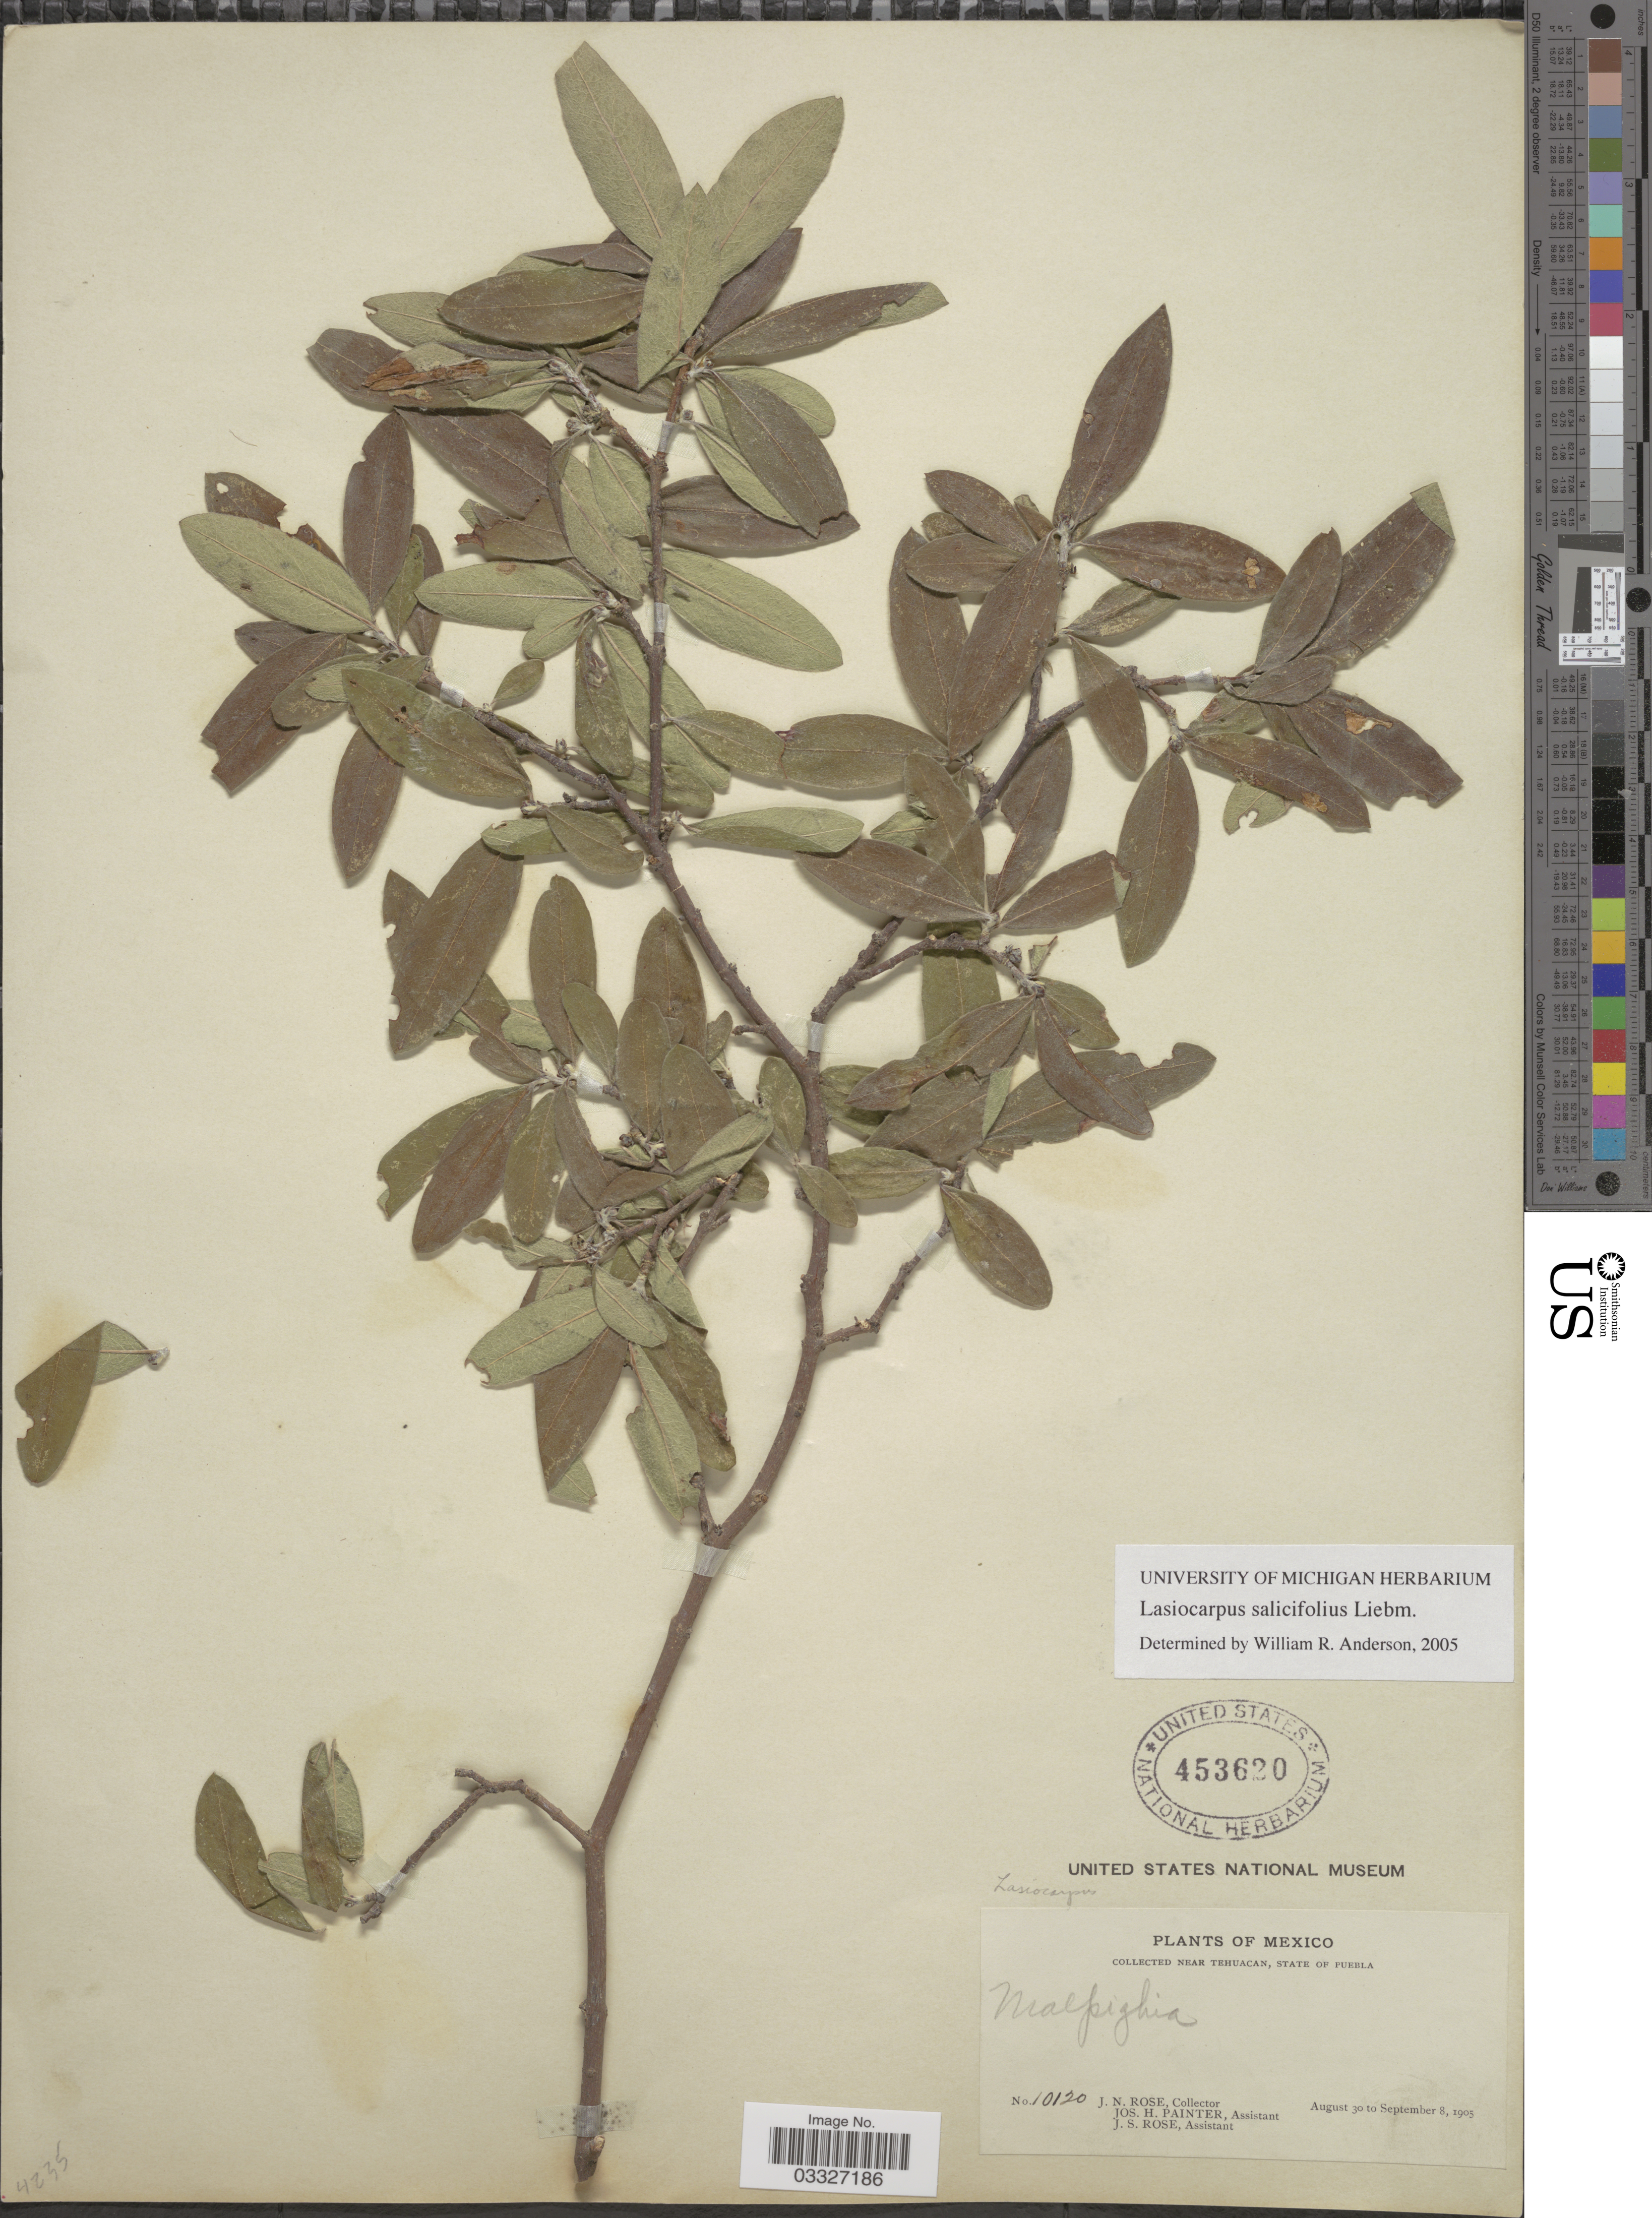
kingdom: Plantae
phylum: Tracheophyta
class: Magnoliopsida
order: Malpighiales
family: Malpighiaceae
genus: Lasiocarpus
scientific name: Lasiocarpus salicifolius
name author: Liebm.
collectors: J. N. Rose, J. H. Painter & J. S. Rose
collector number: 10120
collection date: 1905-08-30/1905-09-08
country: Mexico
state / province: Puebla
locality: Near Tehuacan.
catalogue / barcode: US 453620